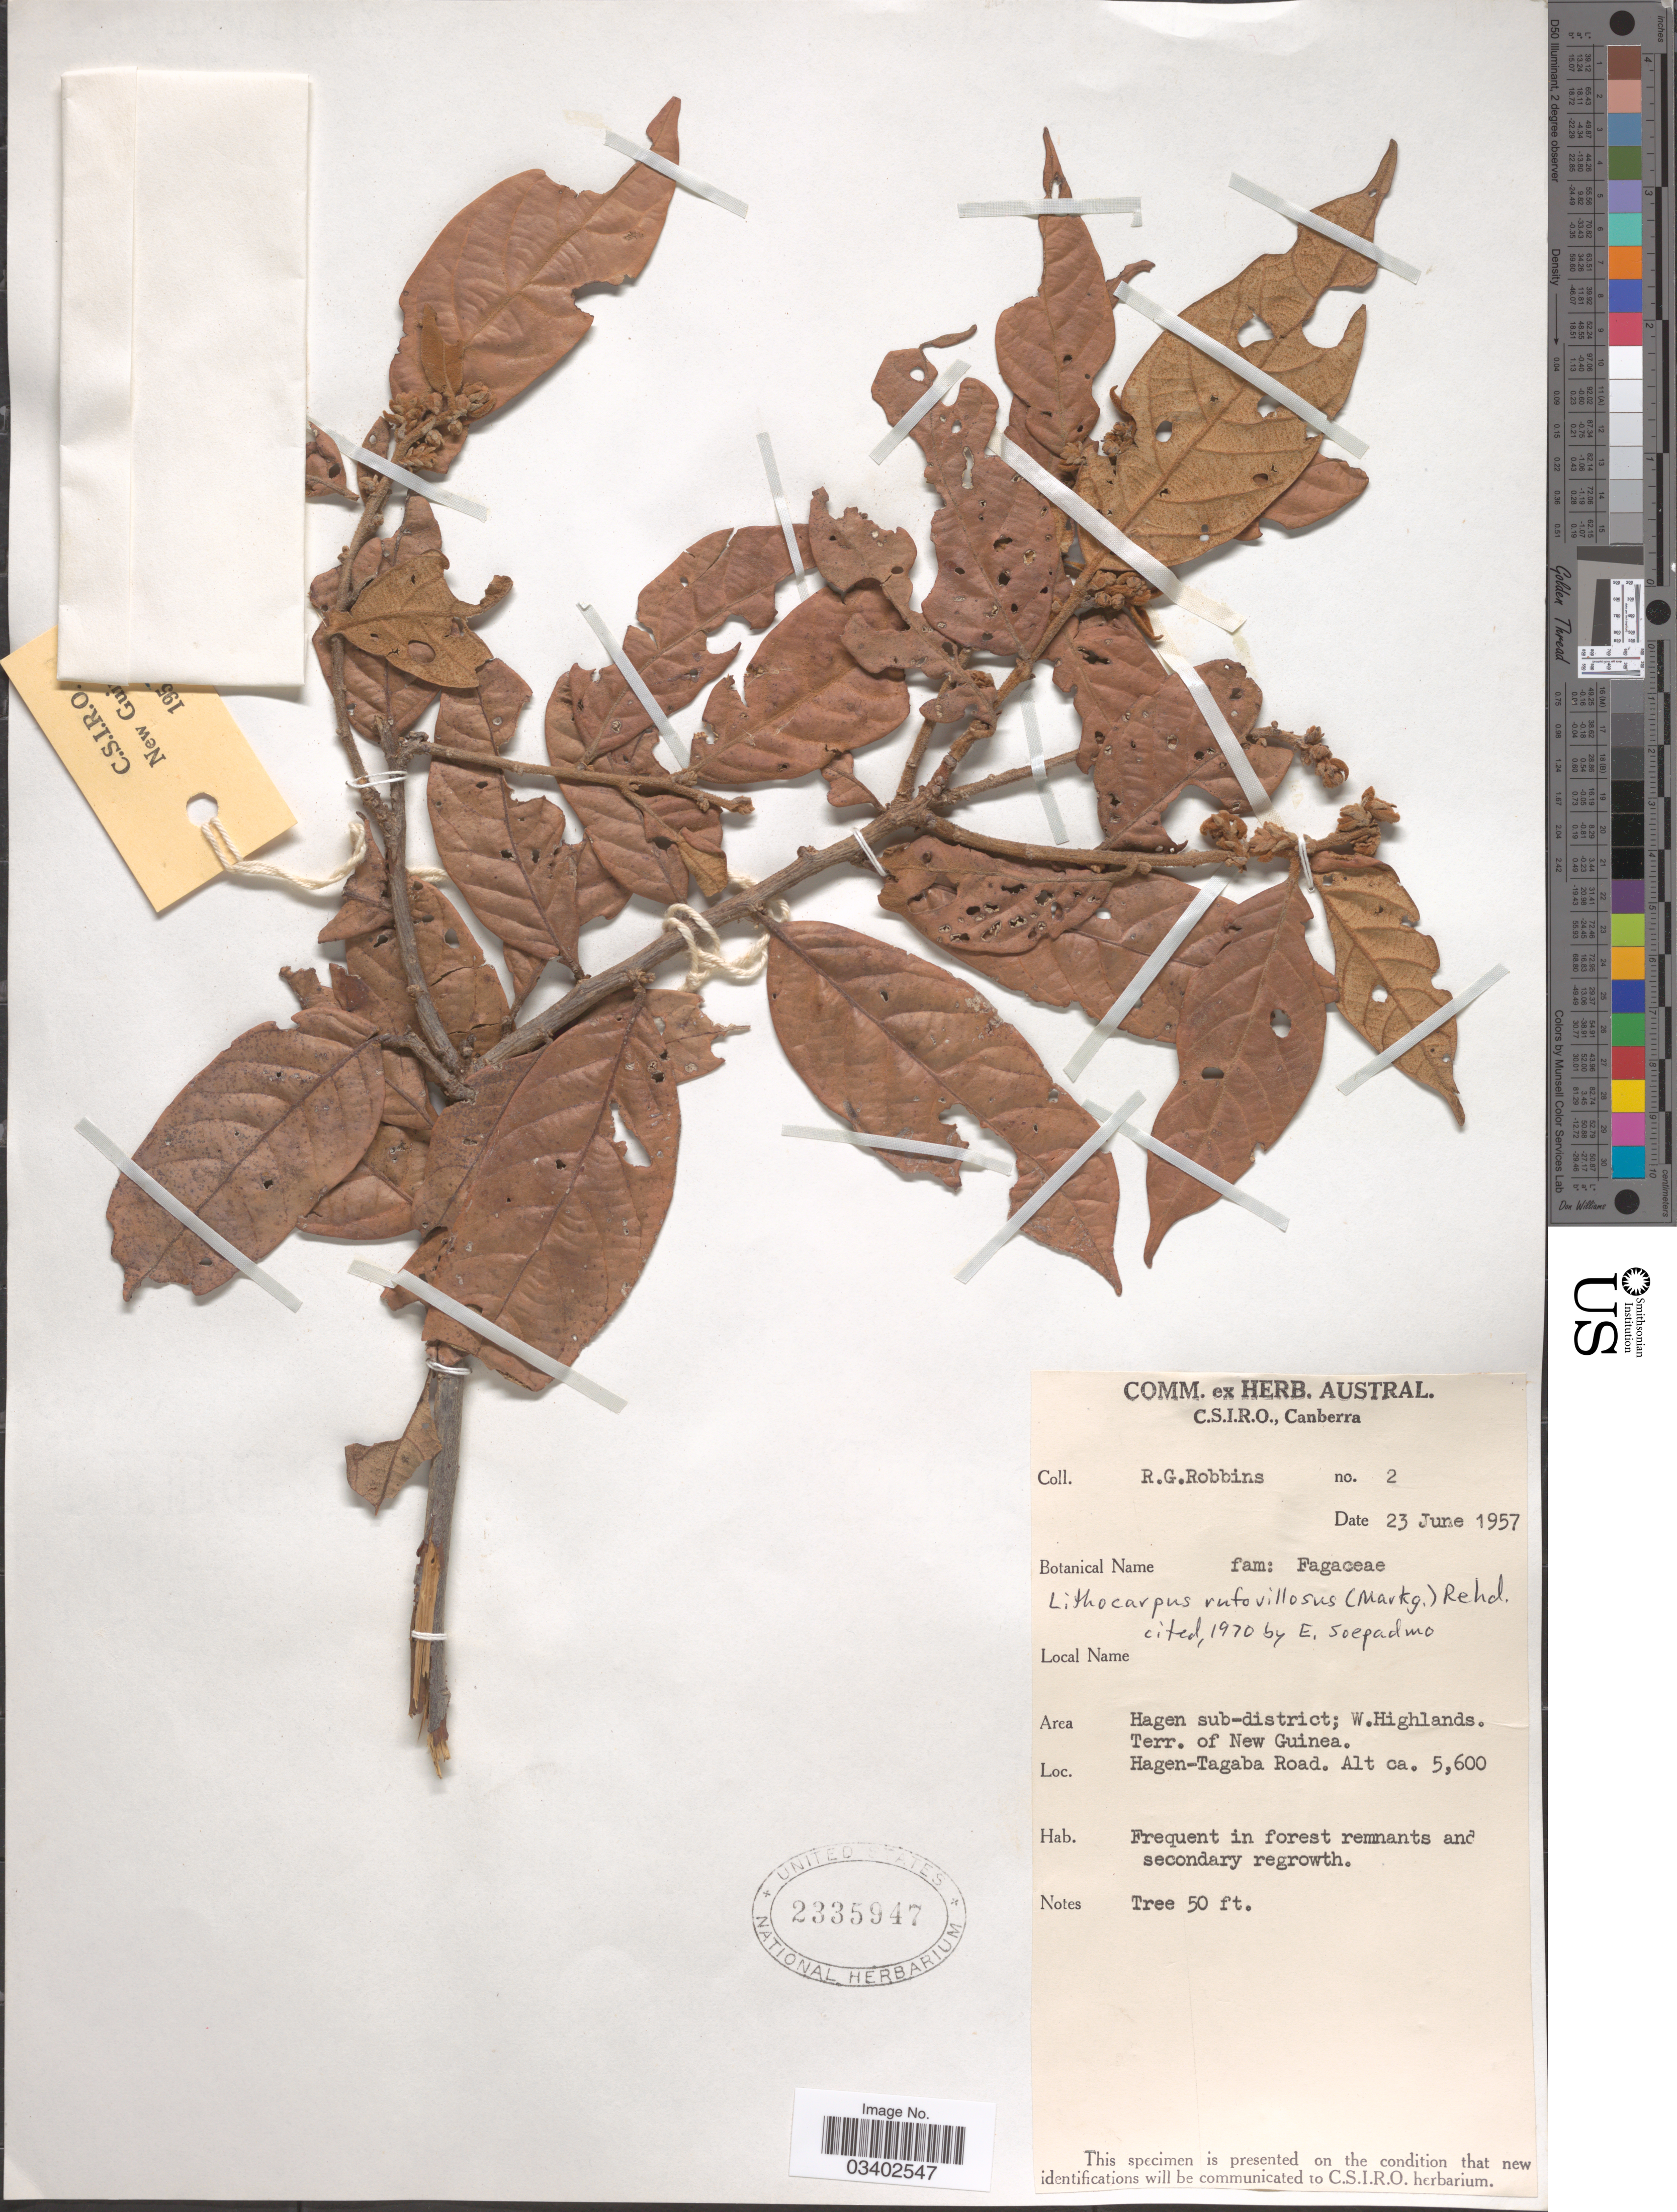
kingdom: Plantae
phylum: Tracheophyta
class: Magnoliopsida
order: Fagales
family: Fagaceae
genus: Lithocarpus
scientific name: Lithocarpus rufovillosus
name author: (Markgr.) Rehder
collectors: R. Robbins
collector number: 2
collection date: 1957-06-23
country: Papua New Guinea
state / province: Western Highlands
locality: Area Hagen sub-district; W. Highlands. Terr. of New Guinea. Hagen-Tagaba Road.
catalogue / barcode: US 2335947